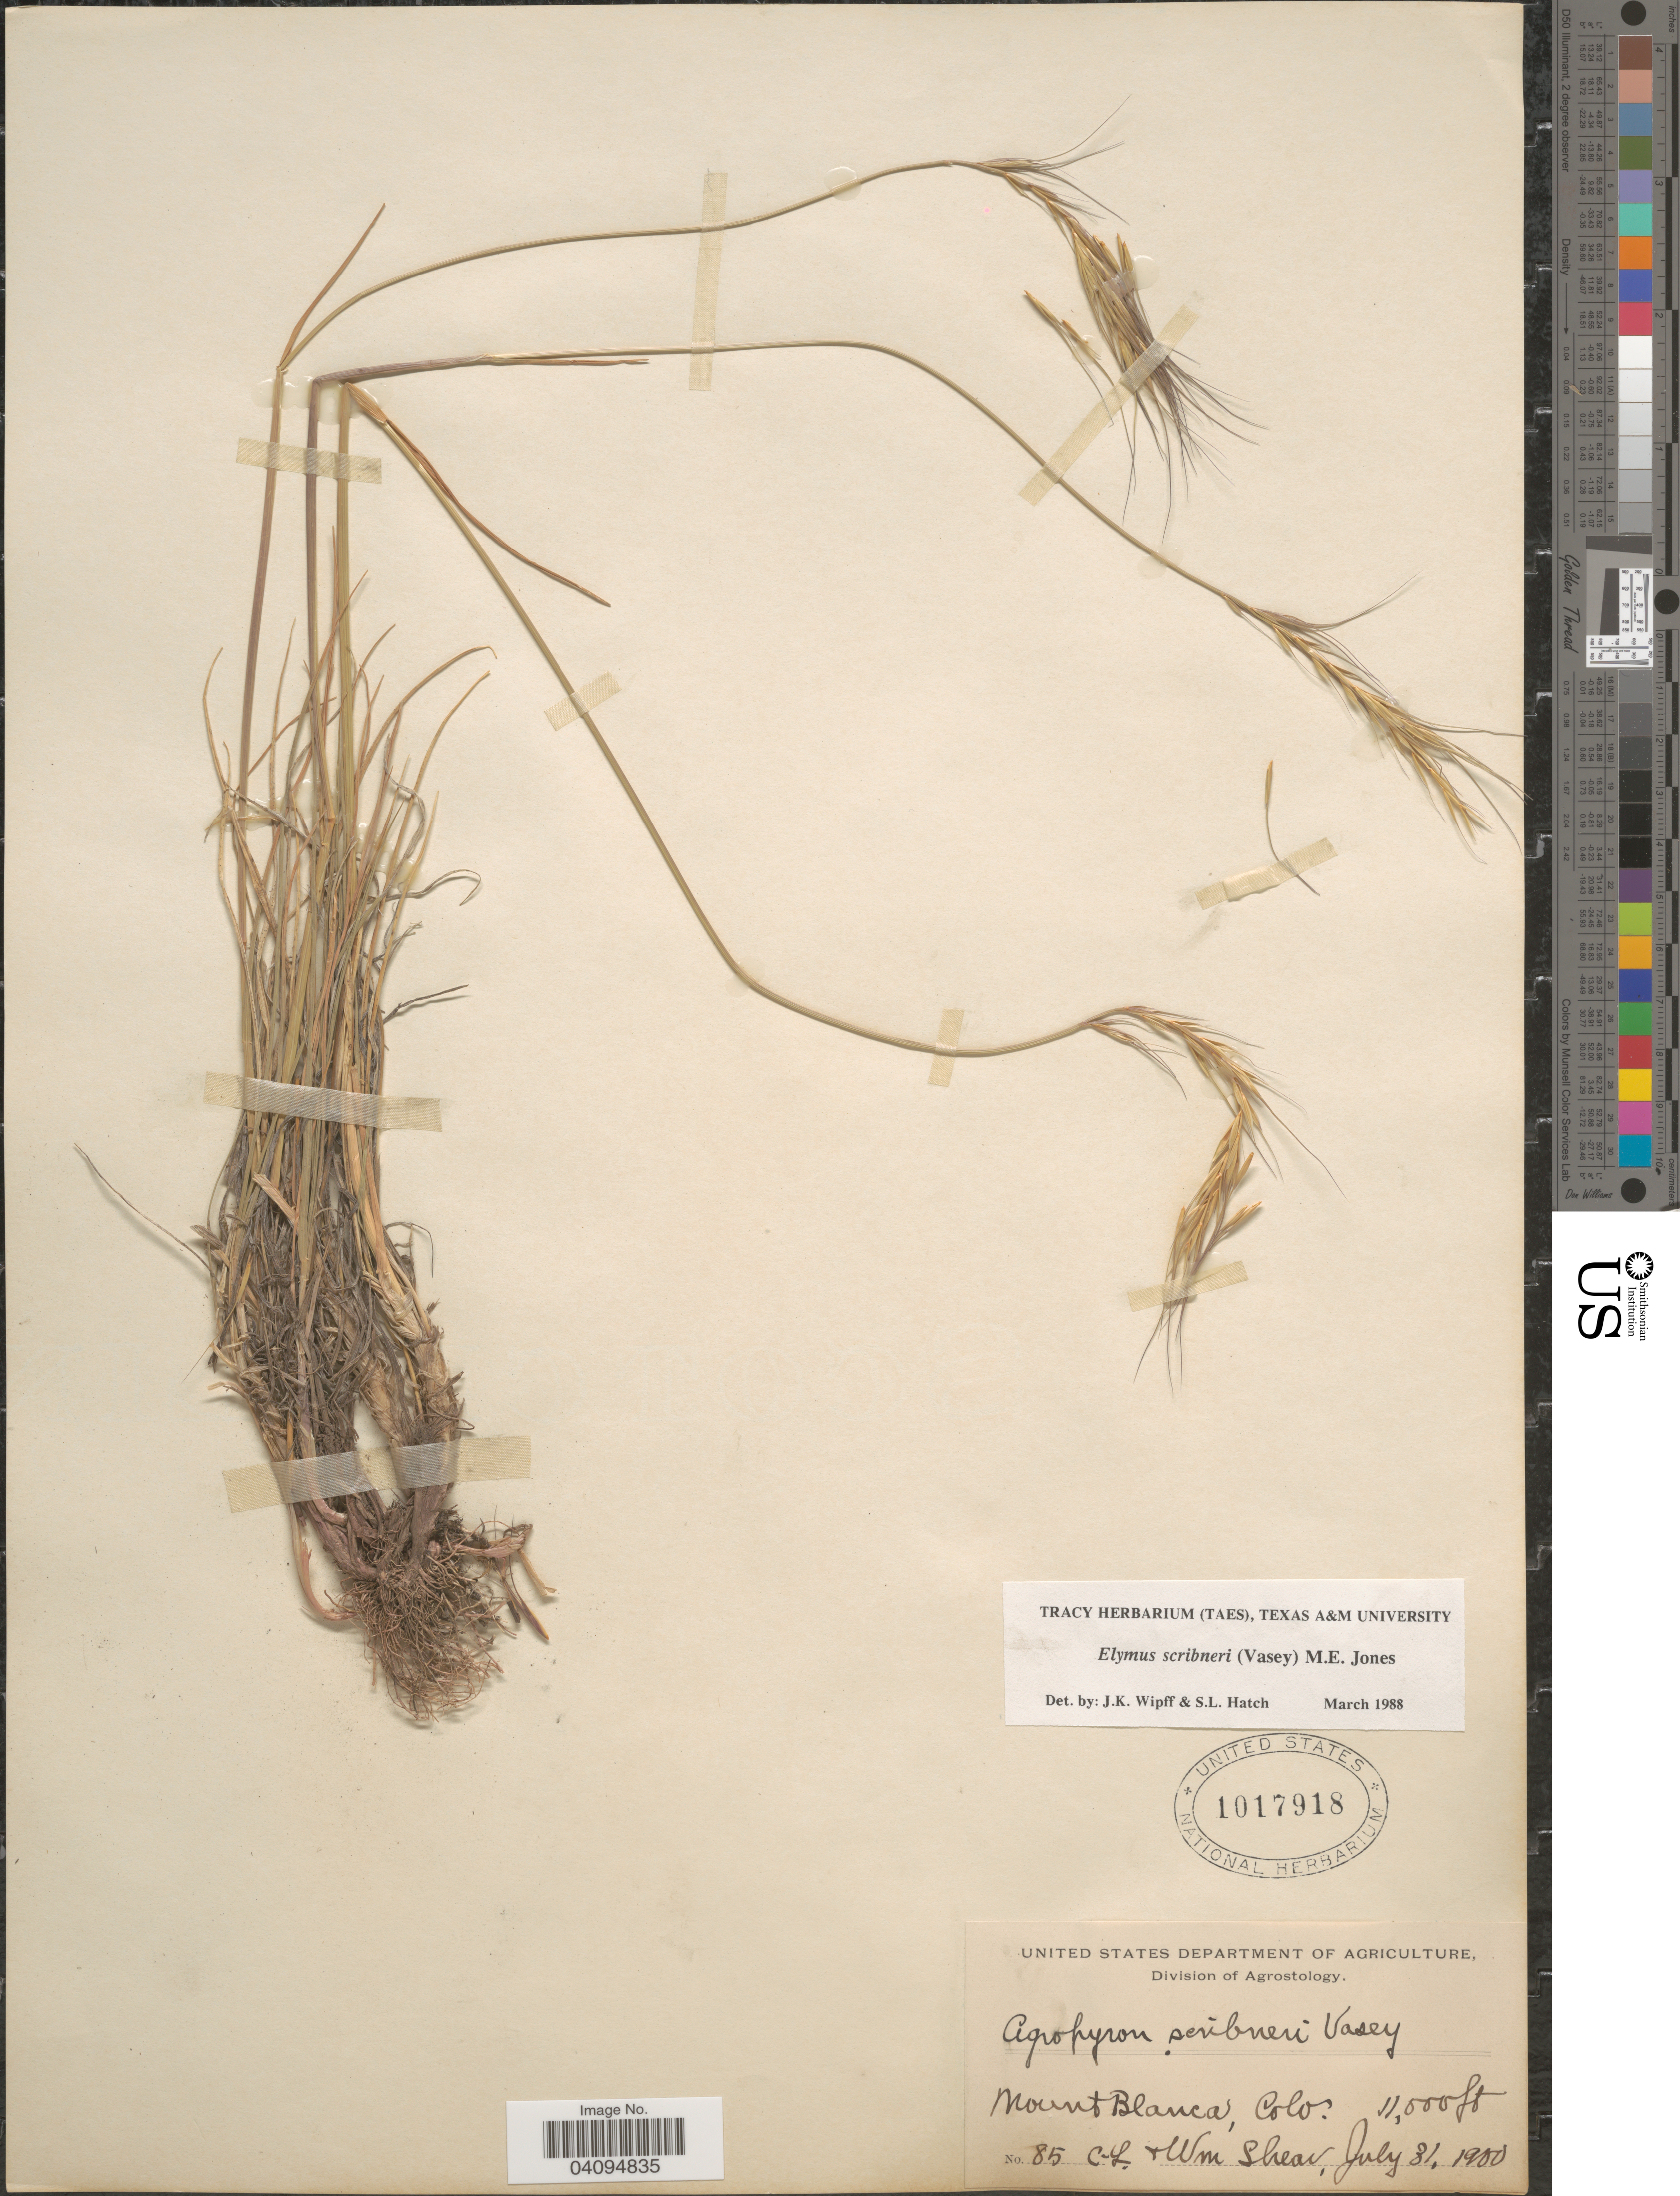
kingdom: Plantae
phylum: Tracheophyta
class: Liliopsida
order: Poales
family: Poaceae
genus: Elymus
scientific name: Elymus scribneri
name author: (Vasey) M.E. Jones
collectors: C. L. Shear & W. Shear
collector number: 85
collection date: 1900-07-31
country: United States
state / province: Colorado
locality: Mount Blanca.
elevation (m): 3353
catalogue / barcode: US 1017918